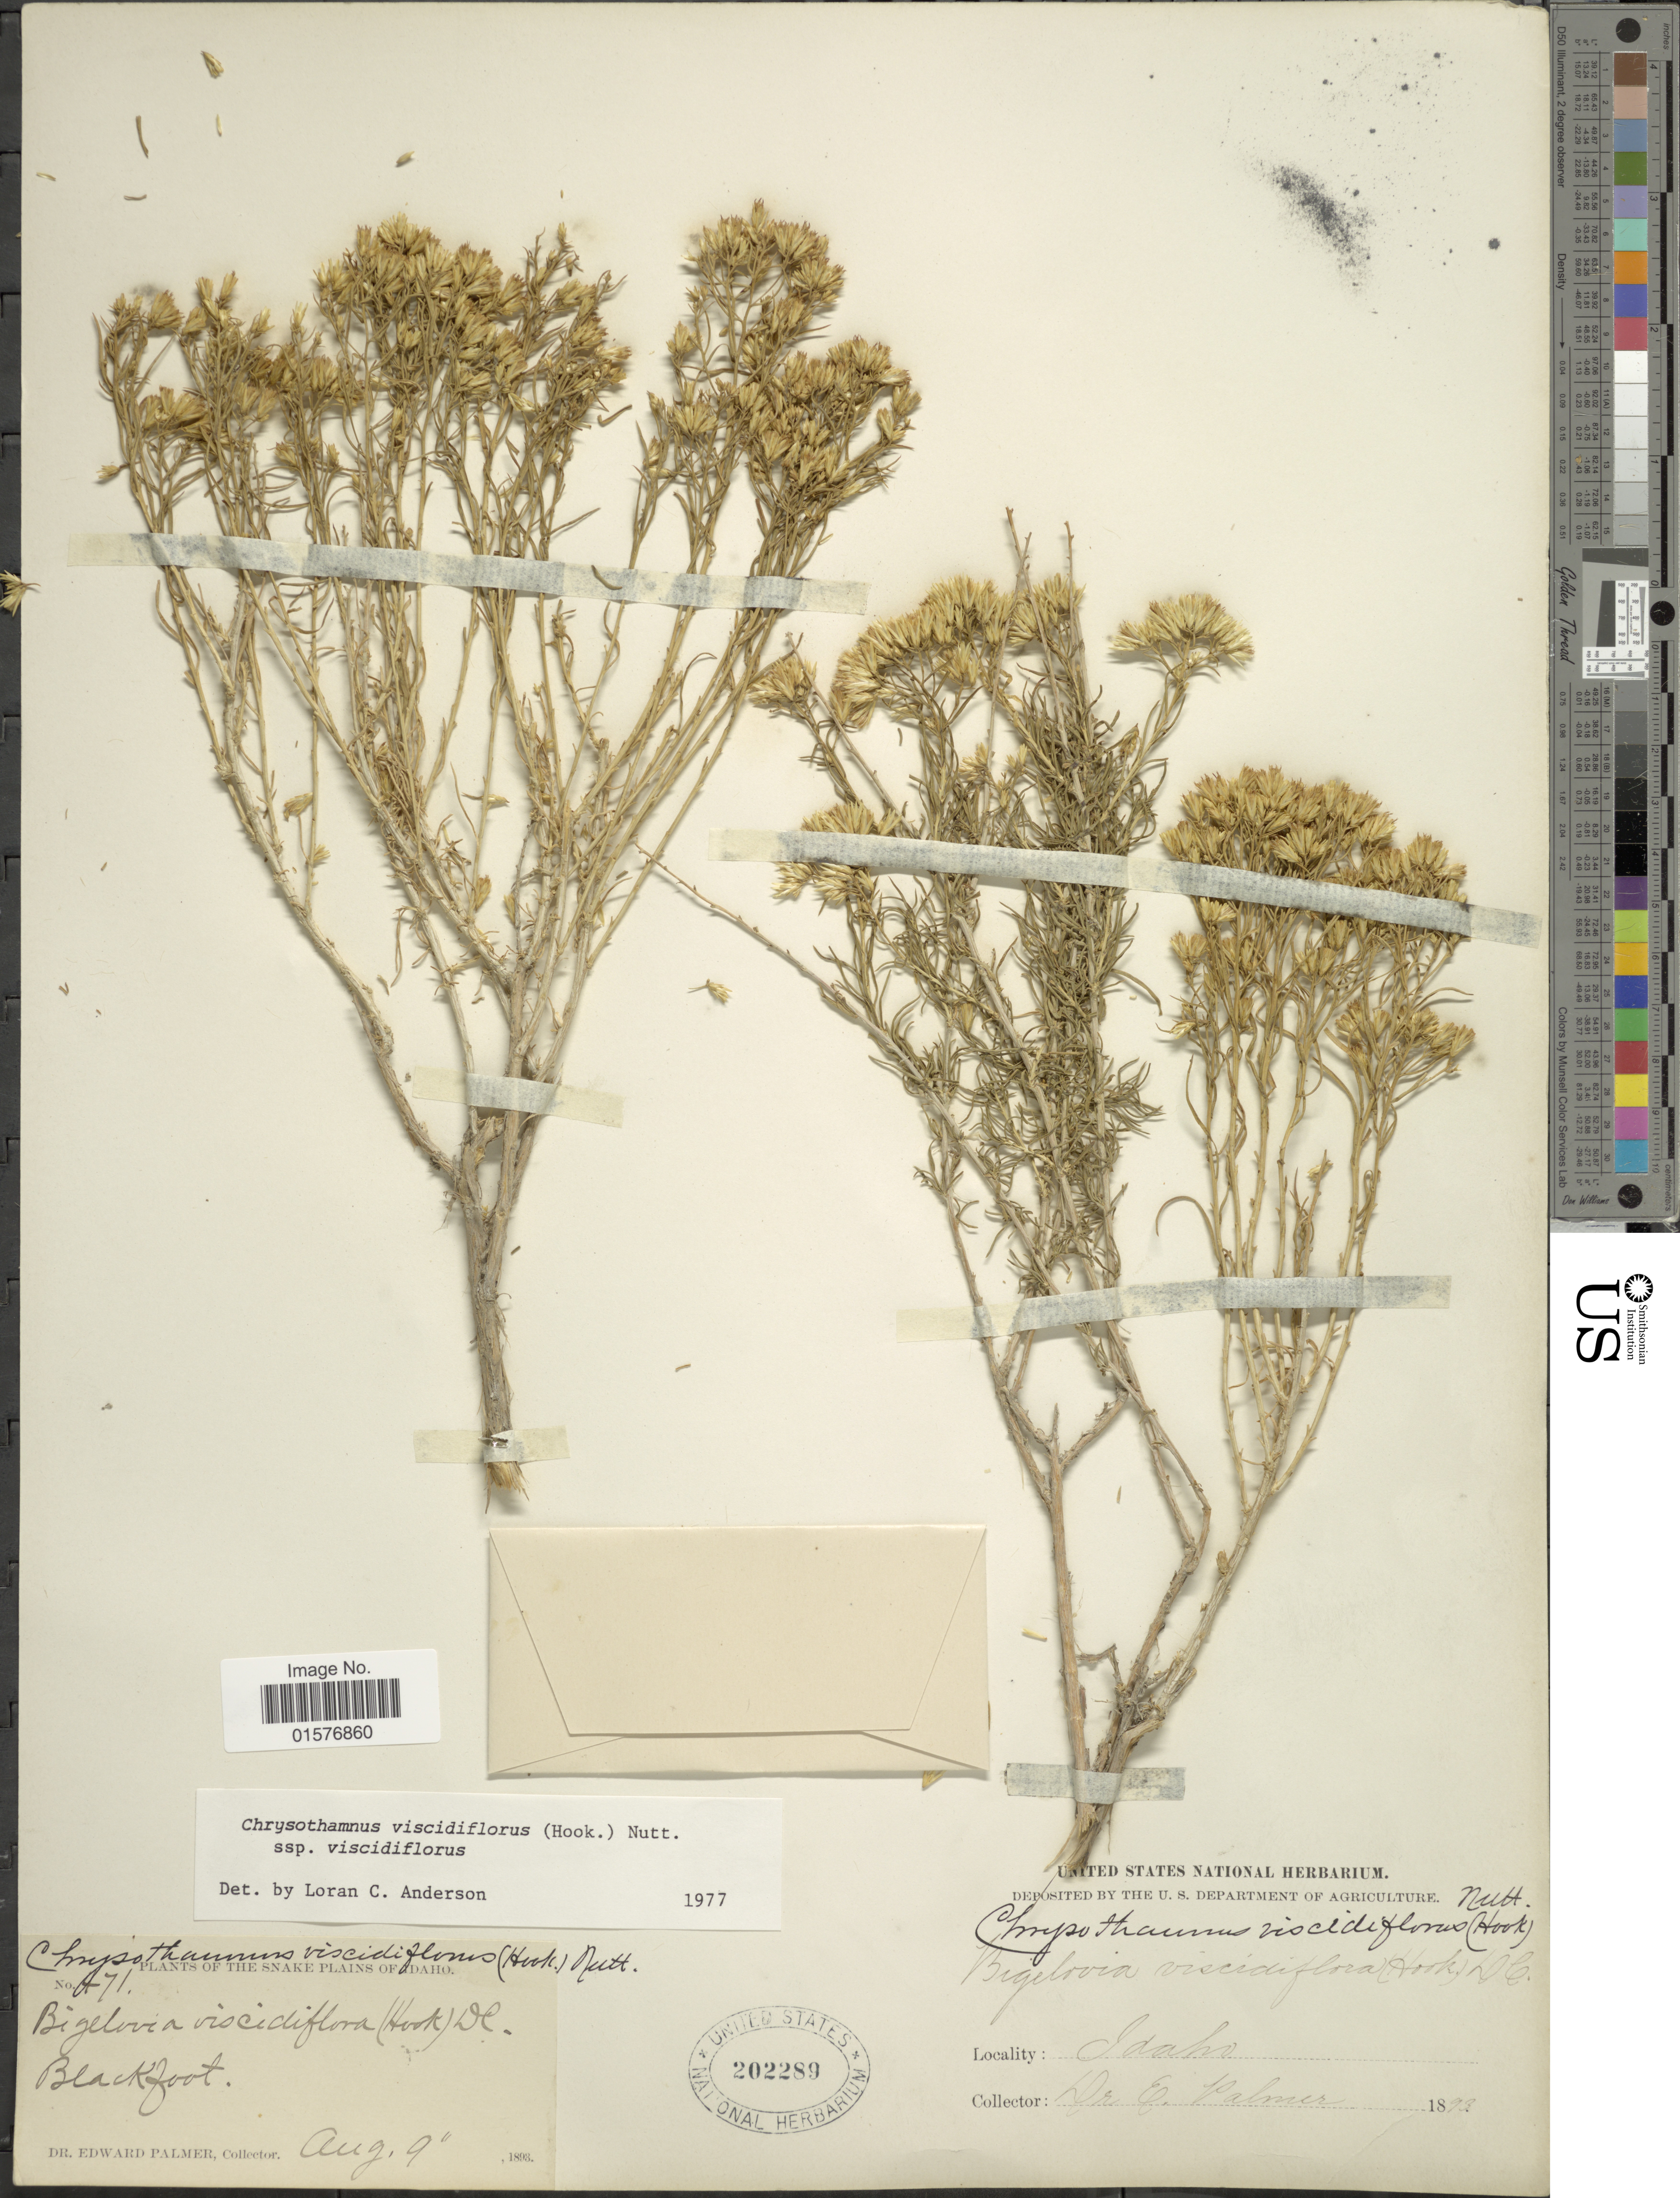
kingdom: Plantae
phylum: Tracheophyta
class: Magnoliopsida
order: Asterales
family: Asteraceae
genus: Chrysothamnus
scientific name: Chrysothamnus viscidiflorus subsp. viscidiflorus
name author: (Hook.) Nutt.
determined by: Urbatsch, Lowell E., Curator (LSU), Louisiana State University (UNITED STATES)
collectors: E. Palmer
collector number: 471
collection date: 1893-08-09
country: United States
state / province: Idaho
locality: Blackfoot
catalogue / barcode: US 202289